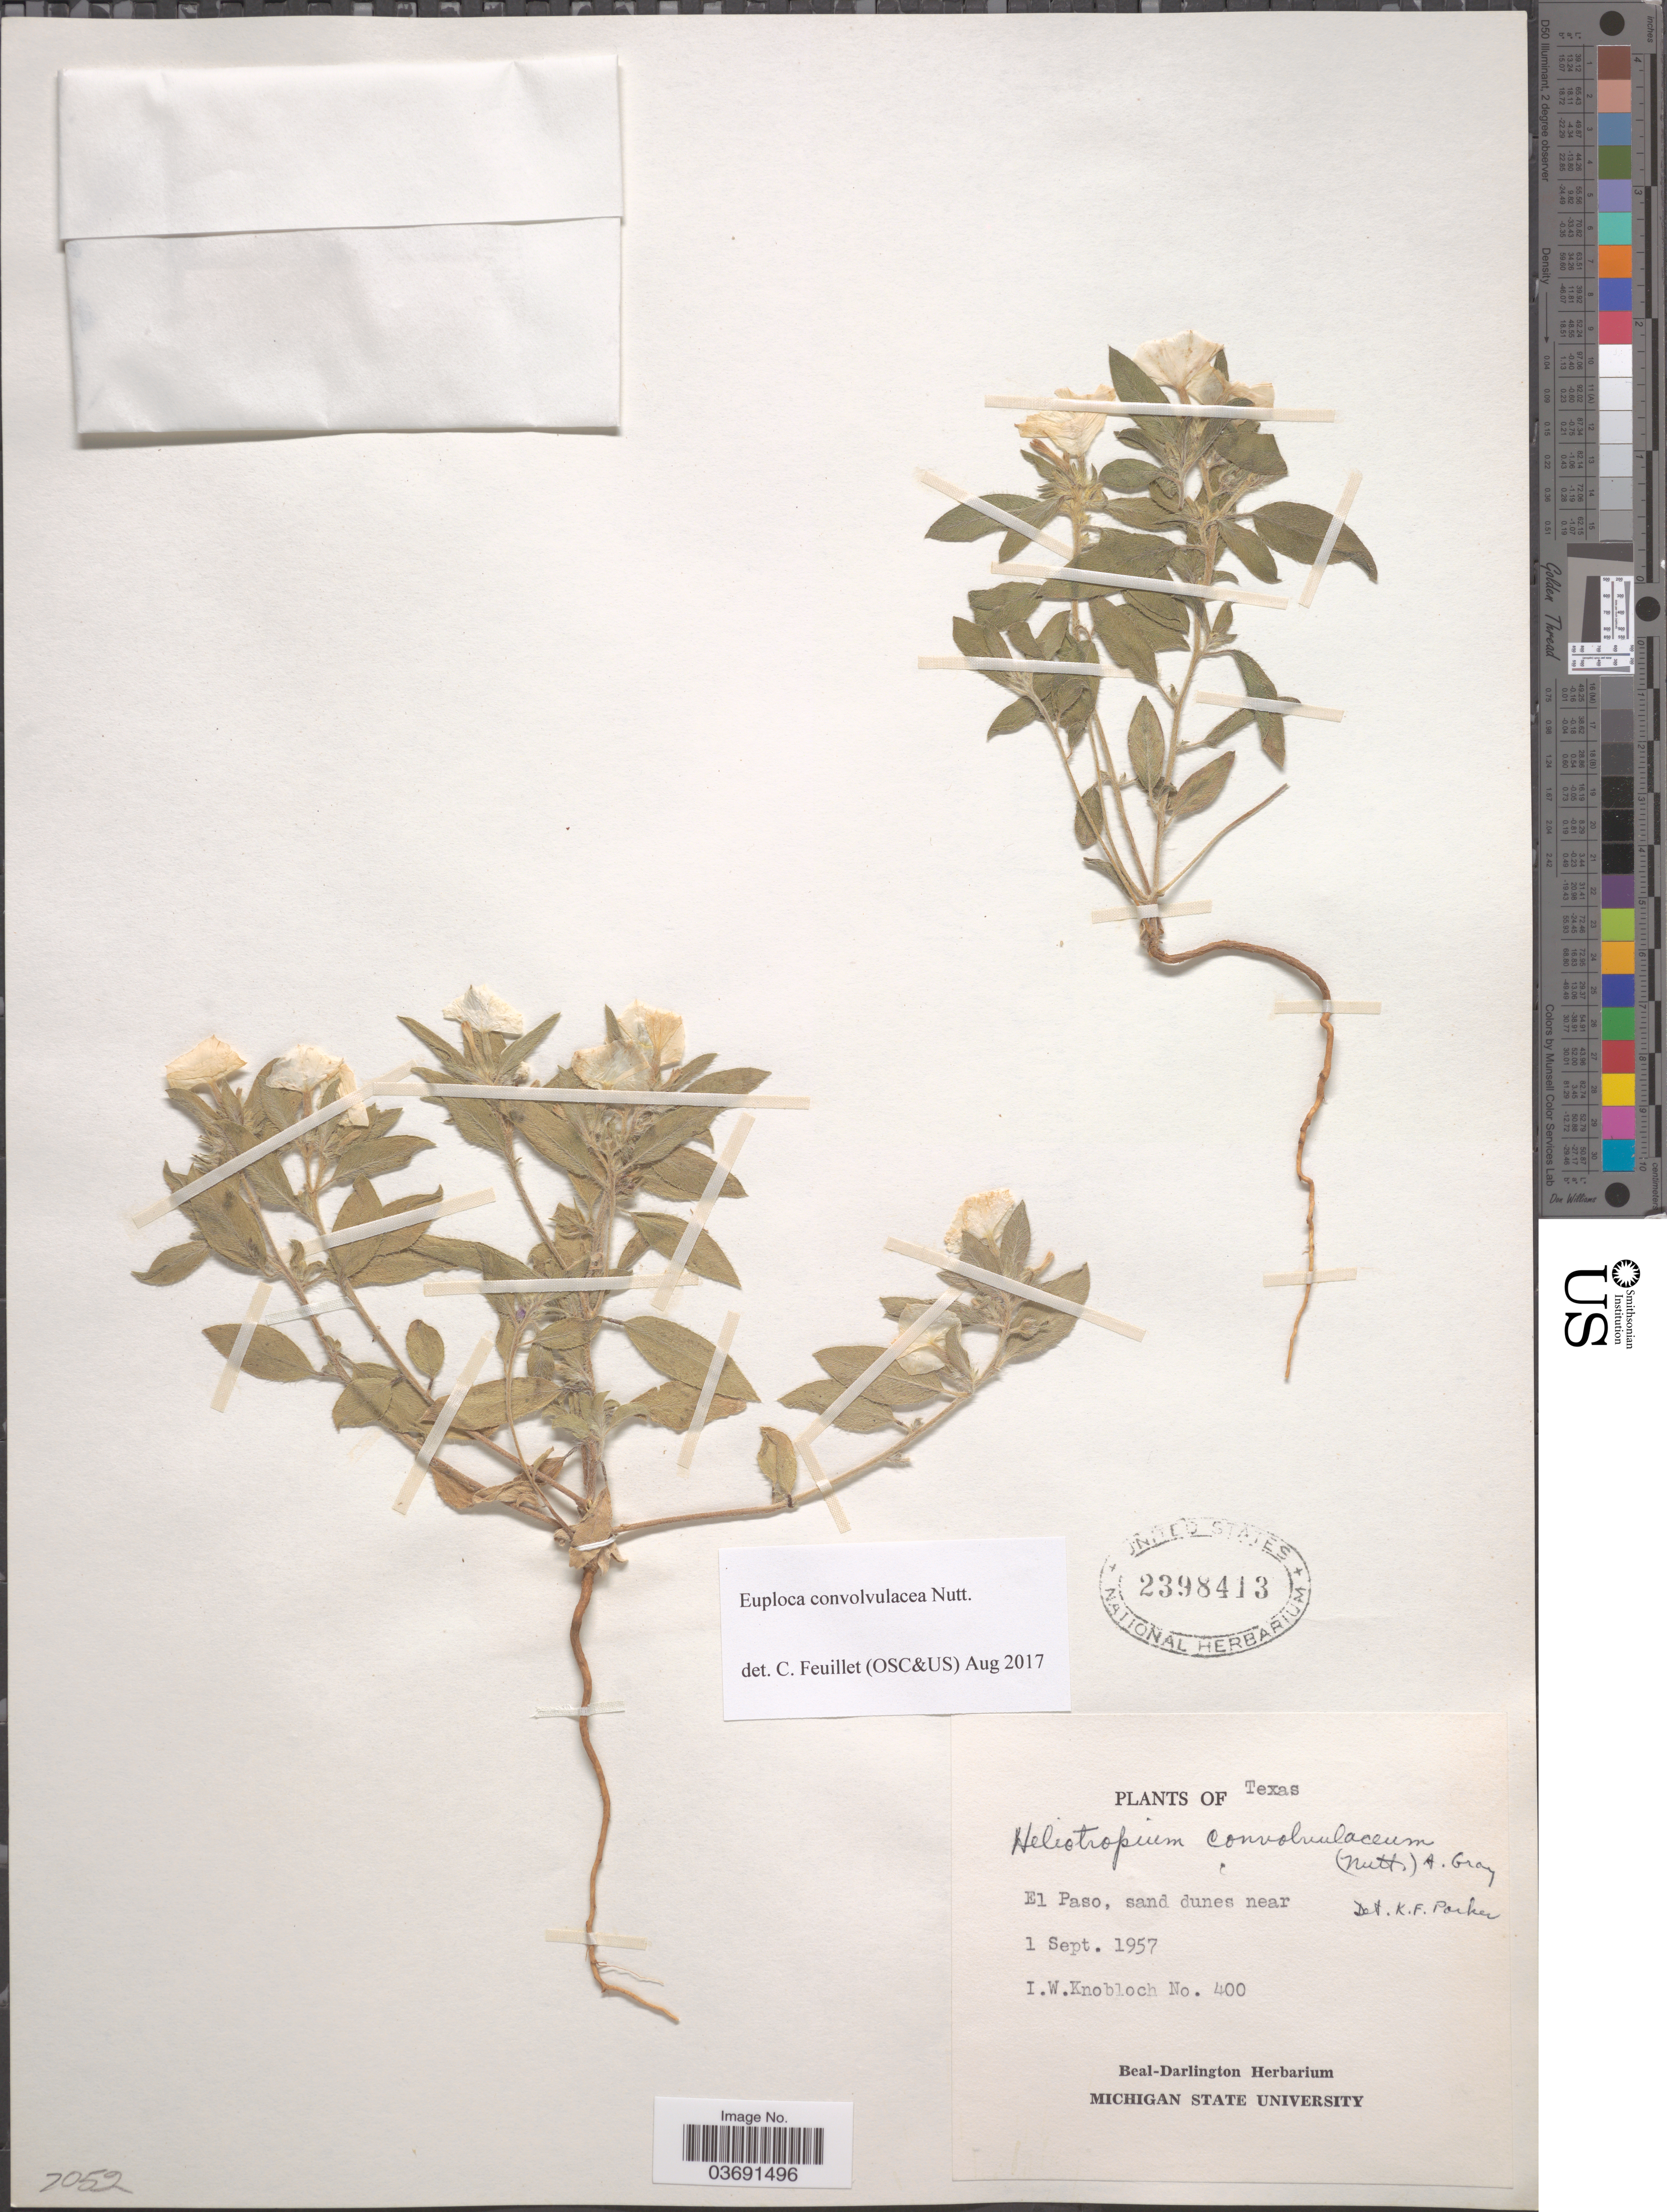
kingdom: Plantae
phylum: Tracheophyta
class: Magnoliopsida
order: Boraginales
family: Heliotropiaceae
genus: Euploca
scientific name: Euploca convolvulacea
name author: Nutt.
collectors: I. W. Knobloch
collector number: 400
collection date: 1957-09-01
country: United States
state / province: Texas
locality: El Paso, sand dunes near.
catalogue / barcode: US 2398413